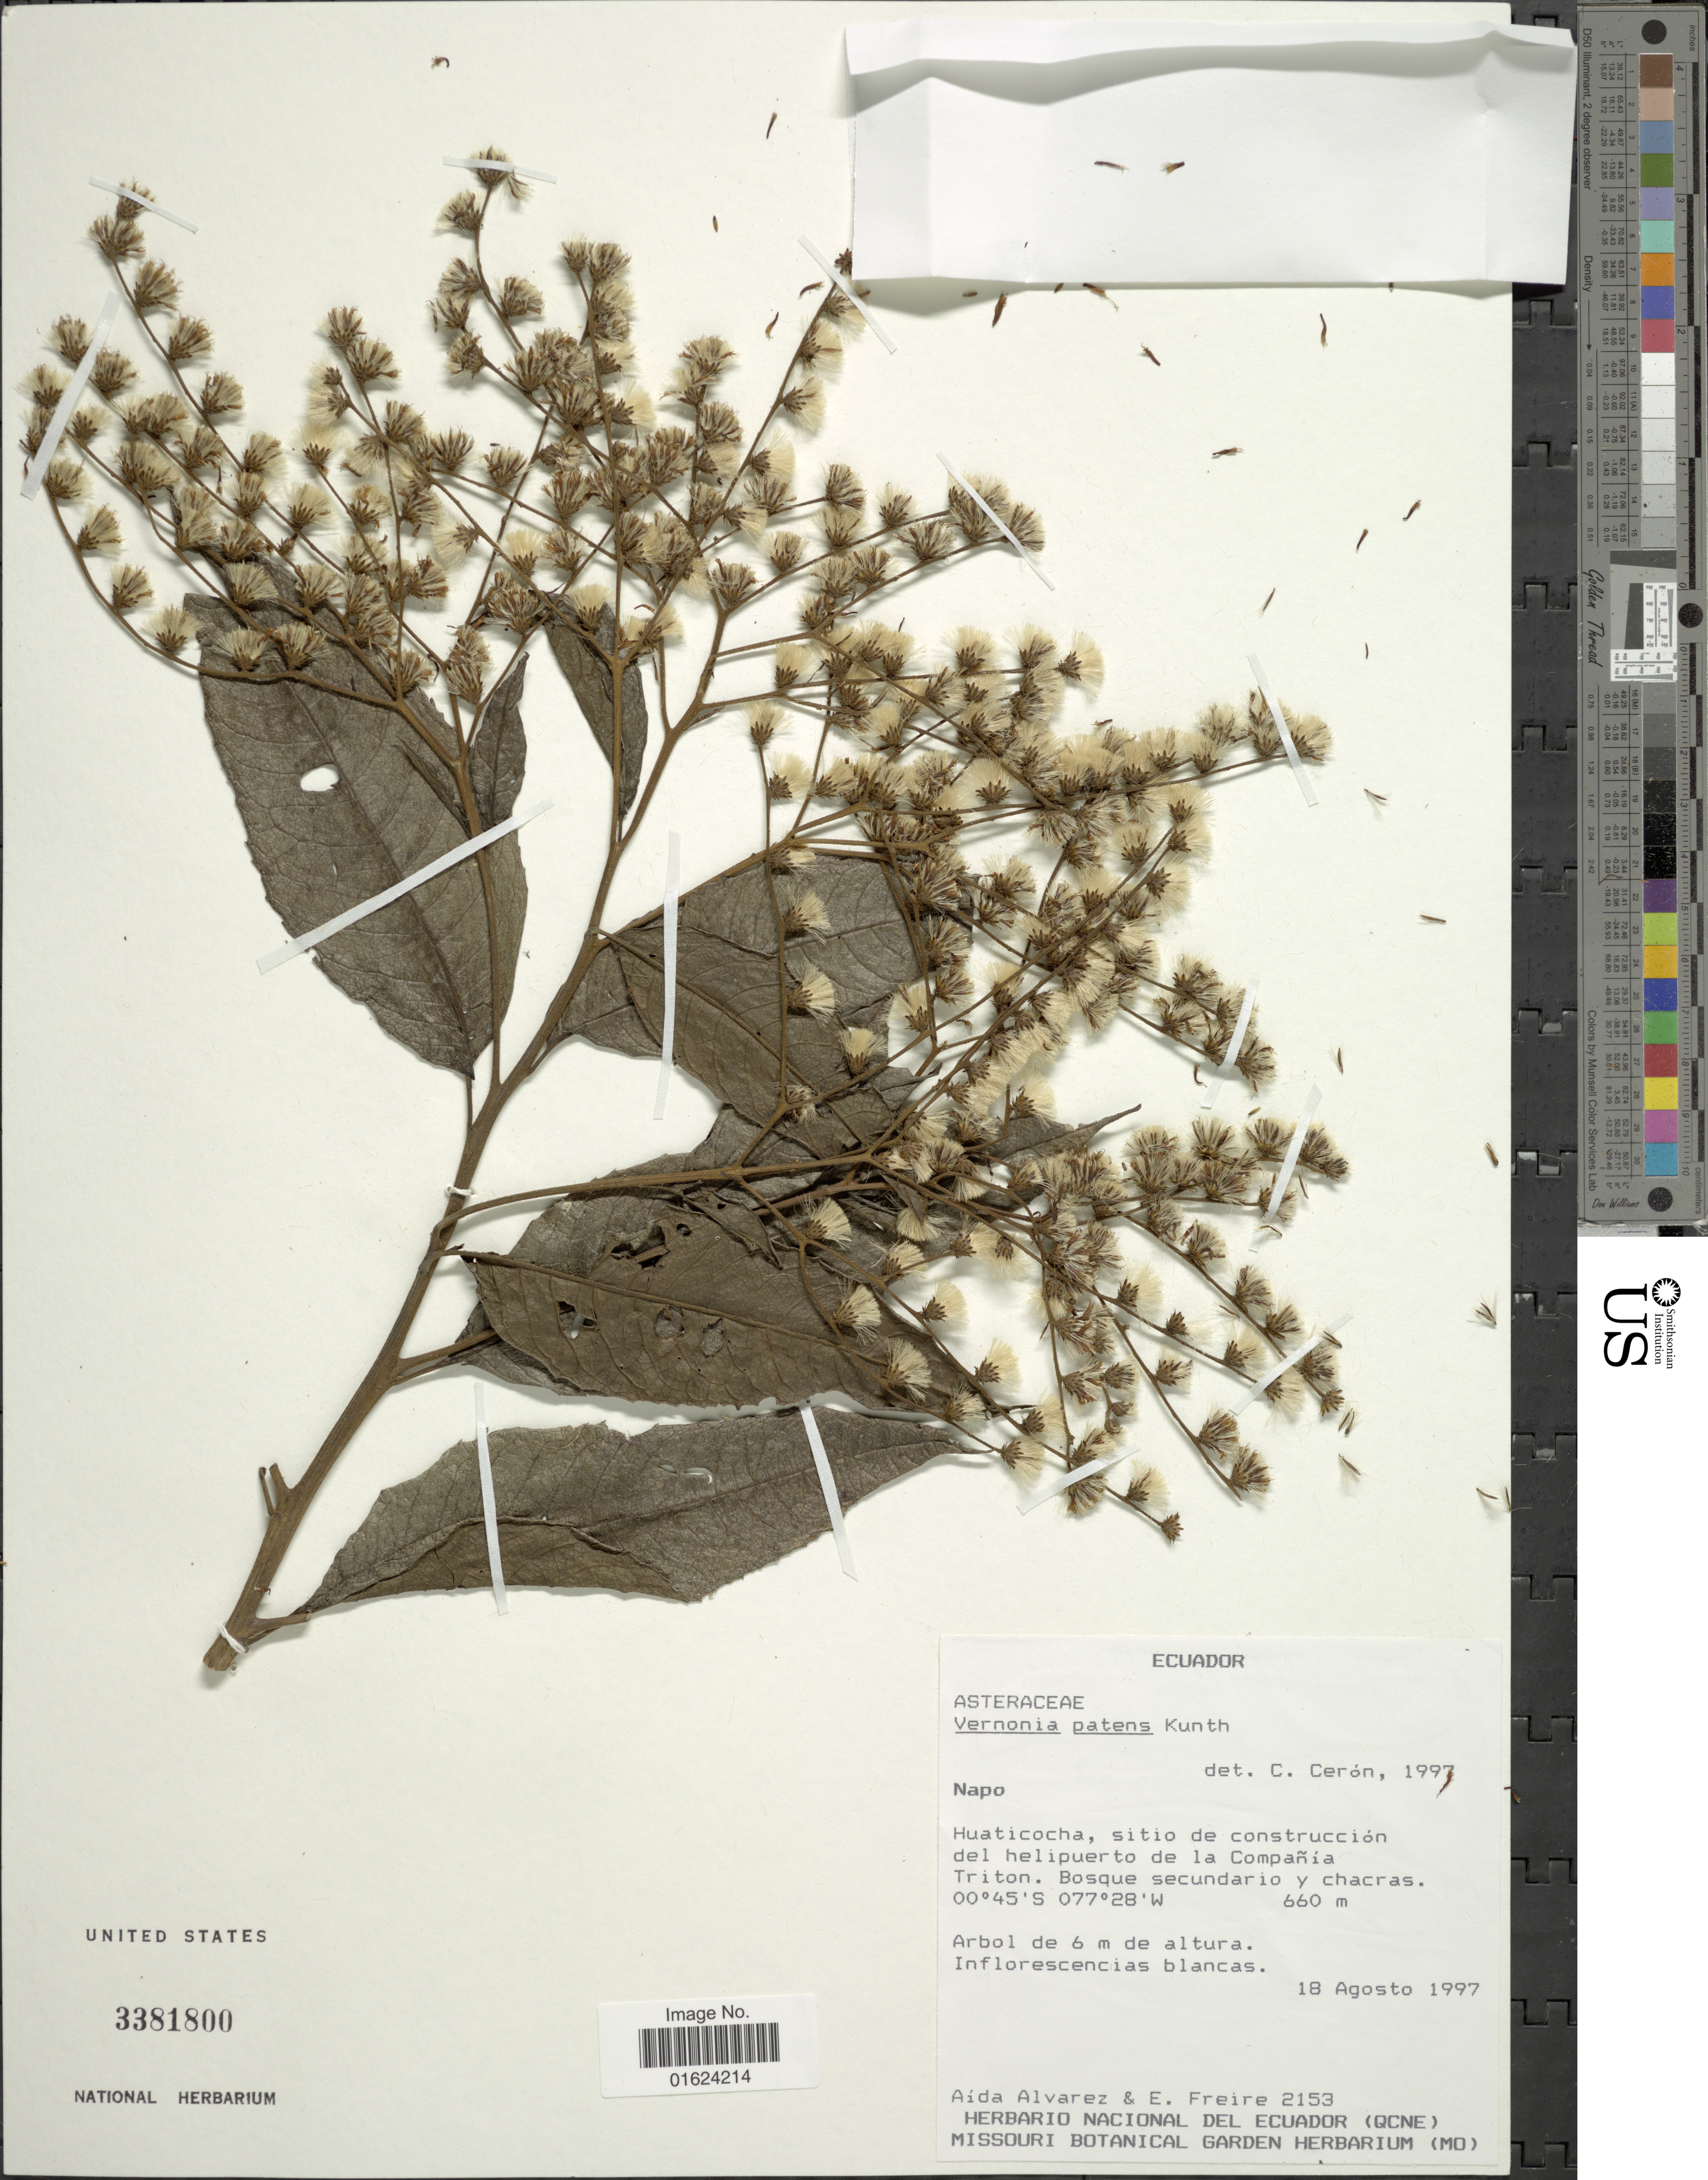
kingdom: Plantae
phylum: Tracheophyta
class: Magnoliopsida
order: Asterales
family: Asteraceae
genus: Vernonanthura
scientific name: Vernonanthura patens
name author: (Kunth) H. Rob.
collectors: A. Alvarez & E. Freire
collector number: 2153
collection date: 1997-08-18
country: Ecuador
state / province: Napo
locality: Napo, Huaticocha, sitio de construccion del helipuerto de la Compania Triton.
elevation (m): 660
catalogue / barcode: US 3381800